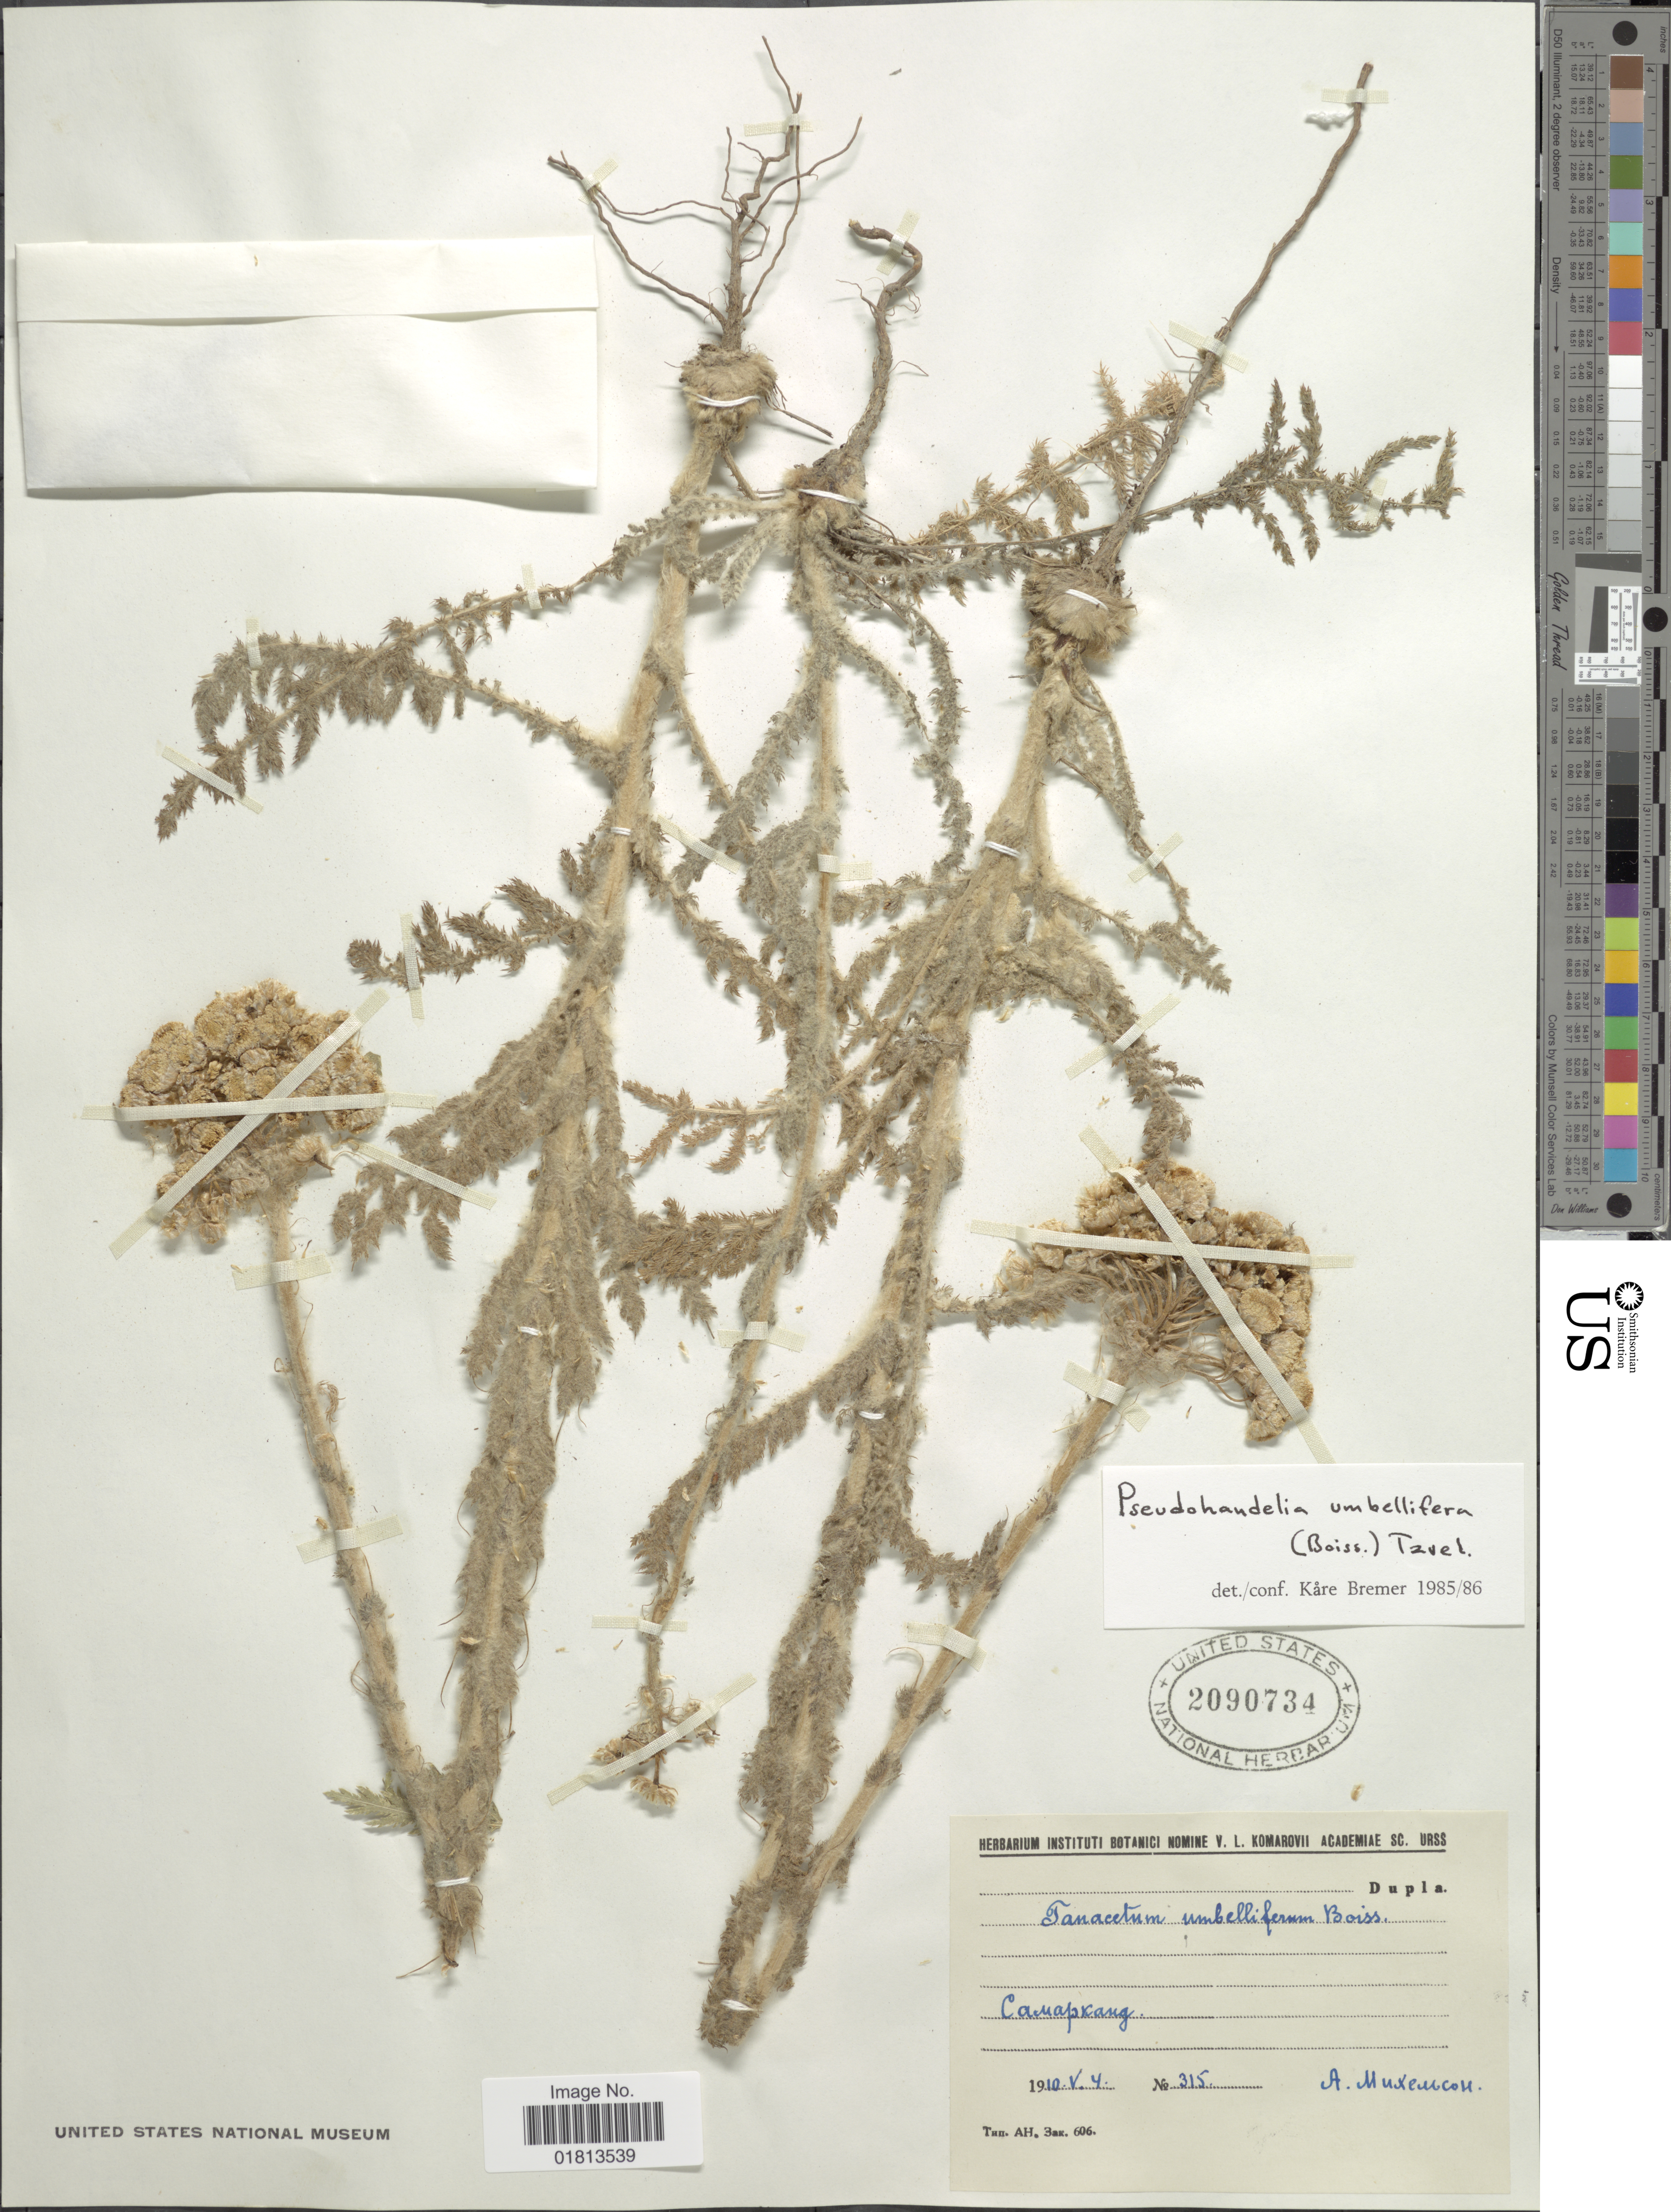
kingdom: Plantae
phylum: Tracheophyta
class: Magnoliopsida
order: Asterales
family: Asteraceae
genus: Pseudohandelia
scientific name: Pseudohandelia umbellifera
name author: (Boiss.) Tzvelev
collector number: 315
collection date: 1910-05-04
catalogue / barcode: US 2090734